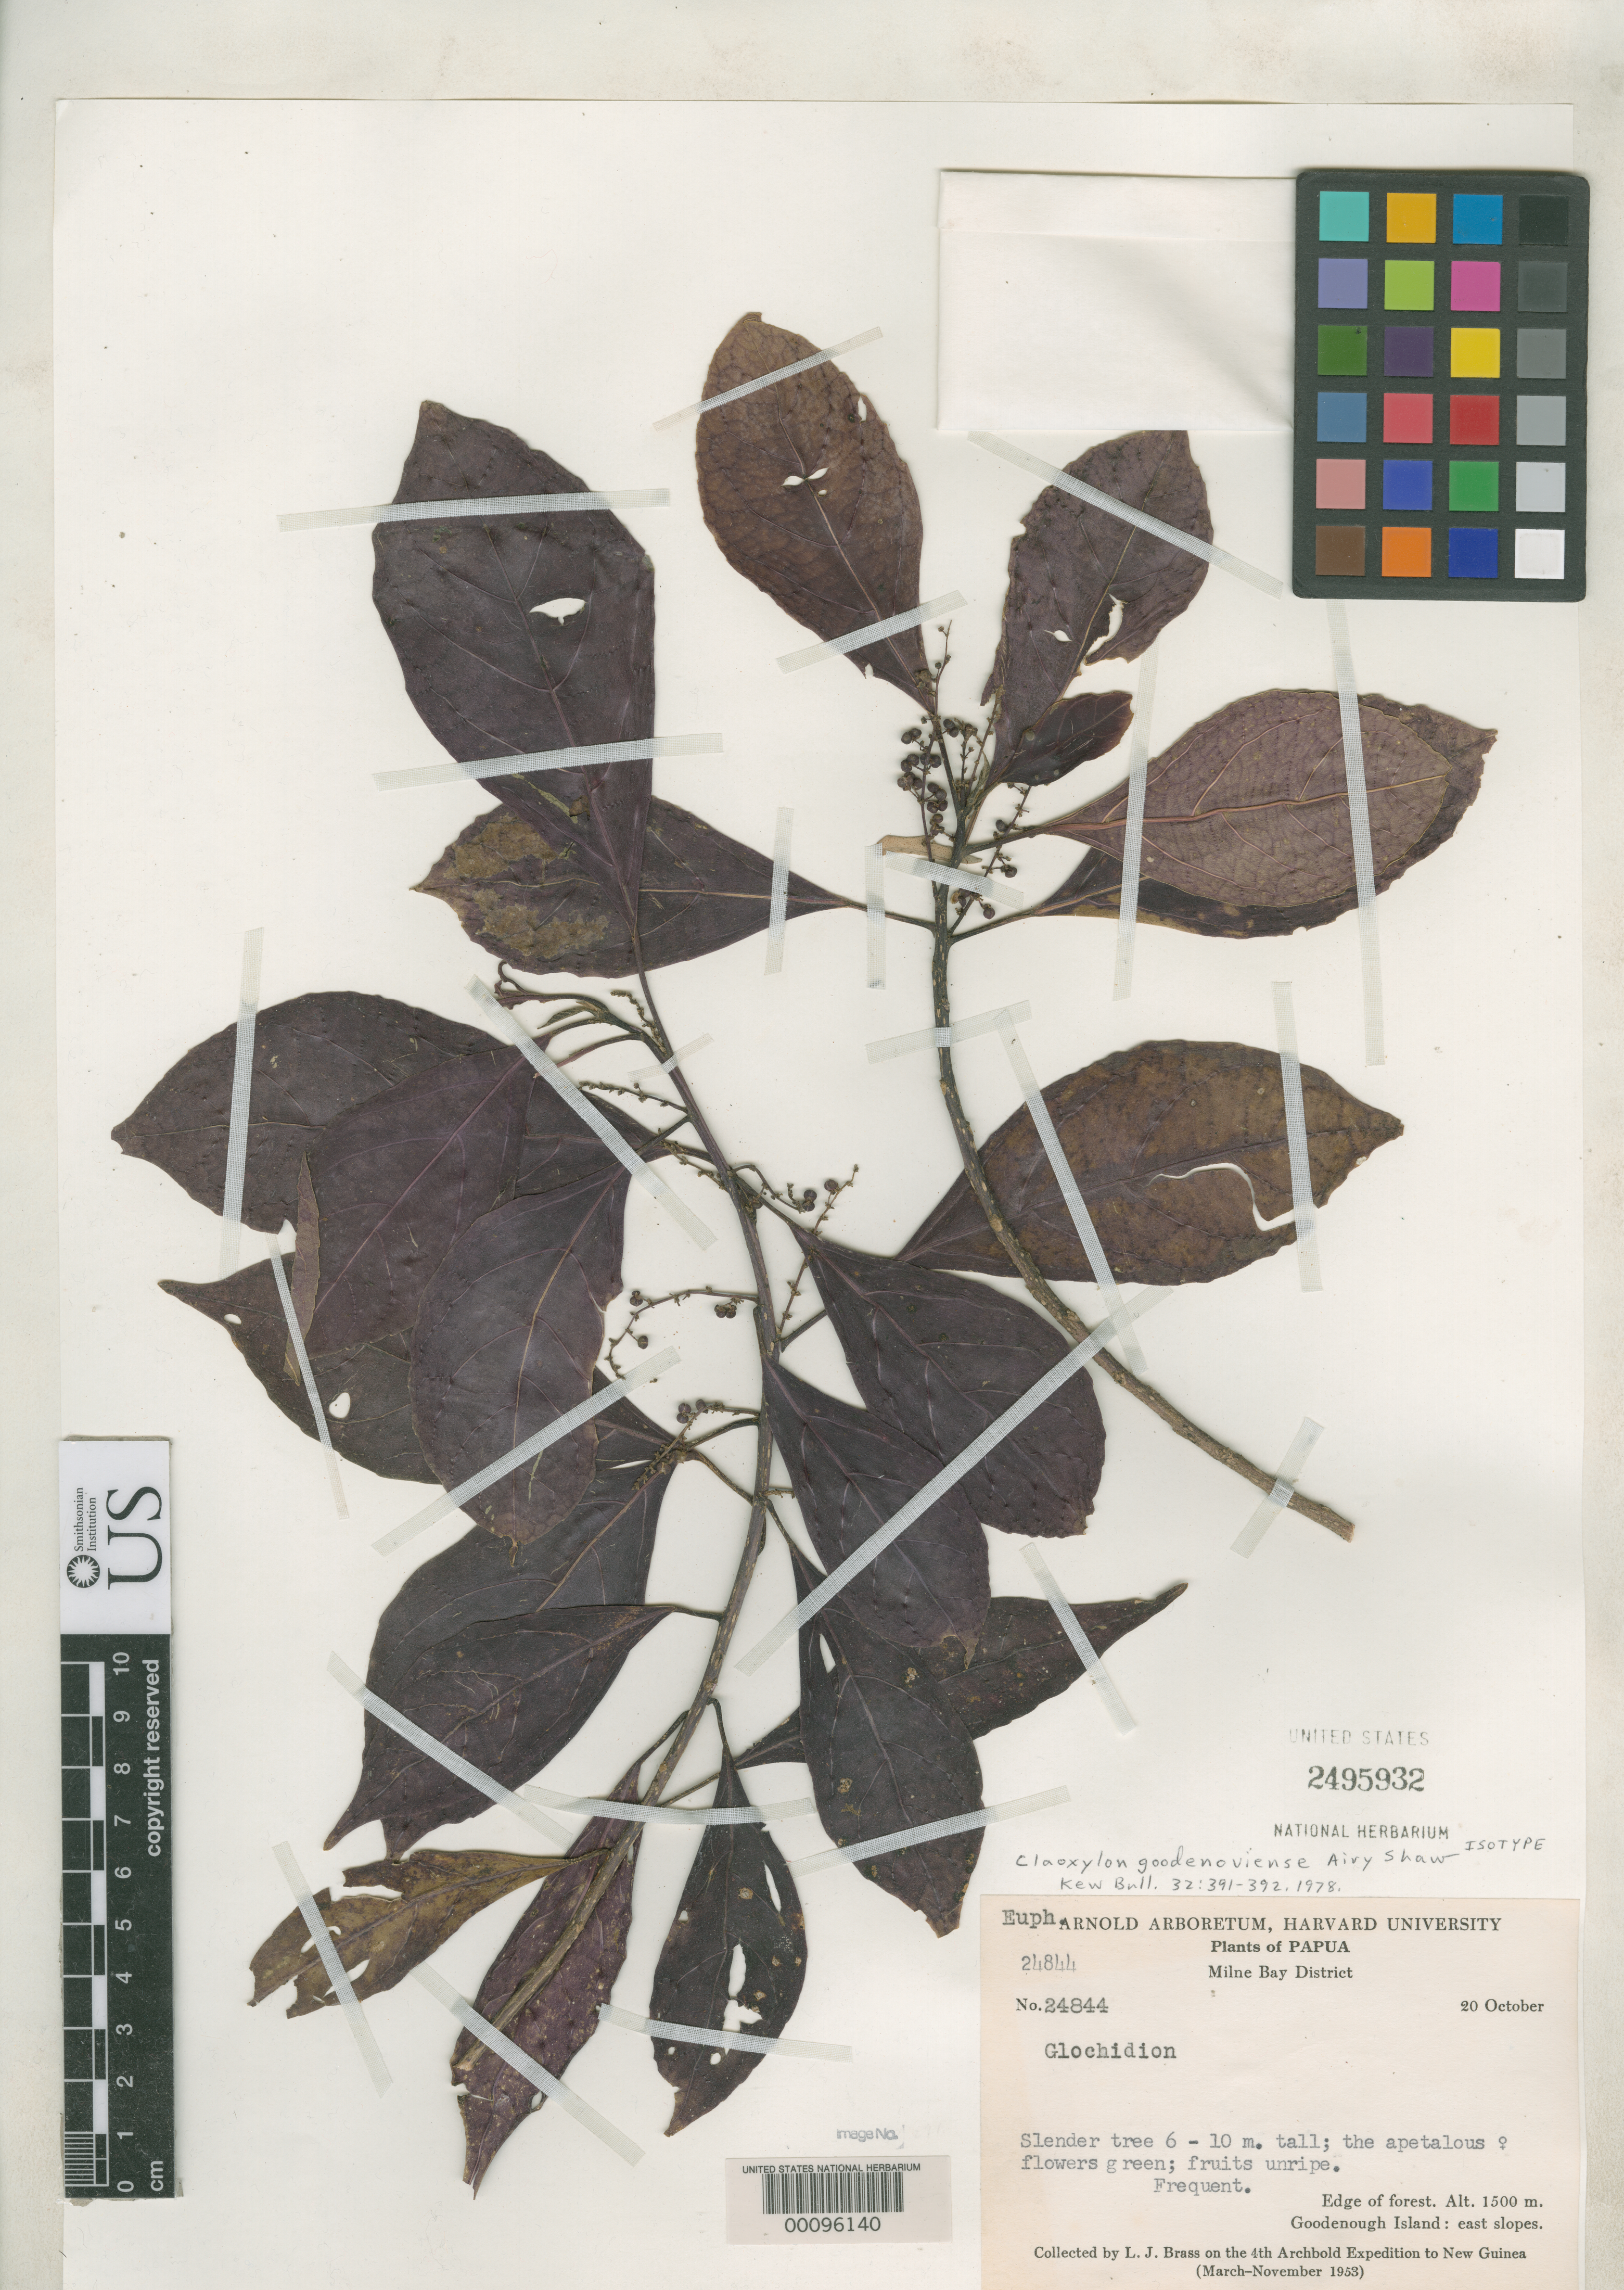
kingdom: Plantae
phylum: Tracheophyta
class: Magnoliopsida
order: Malpighiales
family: Euphorbiaceae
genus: Claoxylon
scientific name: Claoxylon goodenoviense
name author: Airy Shaw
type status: Isotype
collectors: L. J. Brass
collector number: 24844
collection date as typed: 20 Oct 1953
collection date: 1953-10-20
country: Papua New Guinea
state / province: Milne Bay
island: Goodenough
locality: East slopes.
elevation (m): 1500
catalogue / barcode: US 2495932